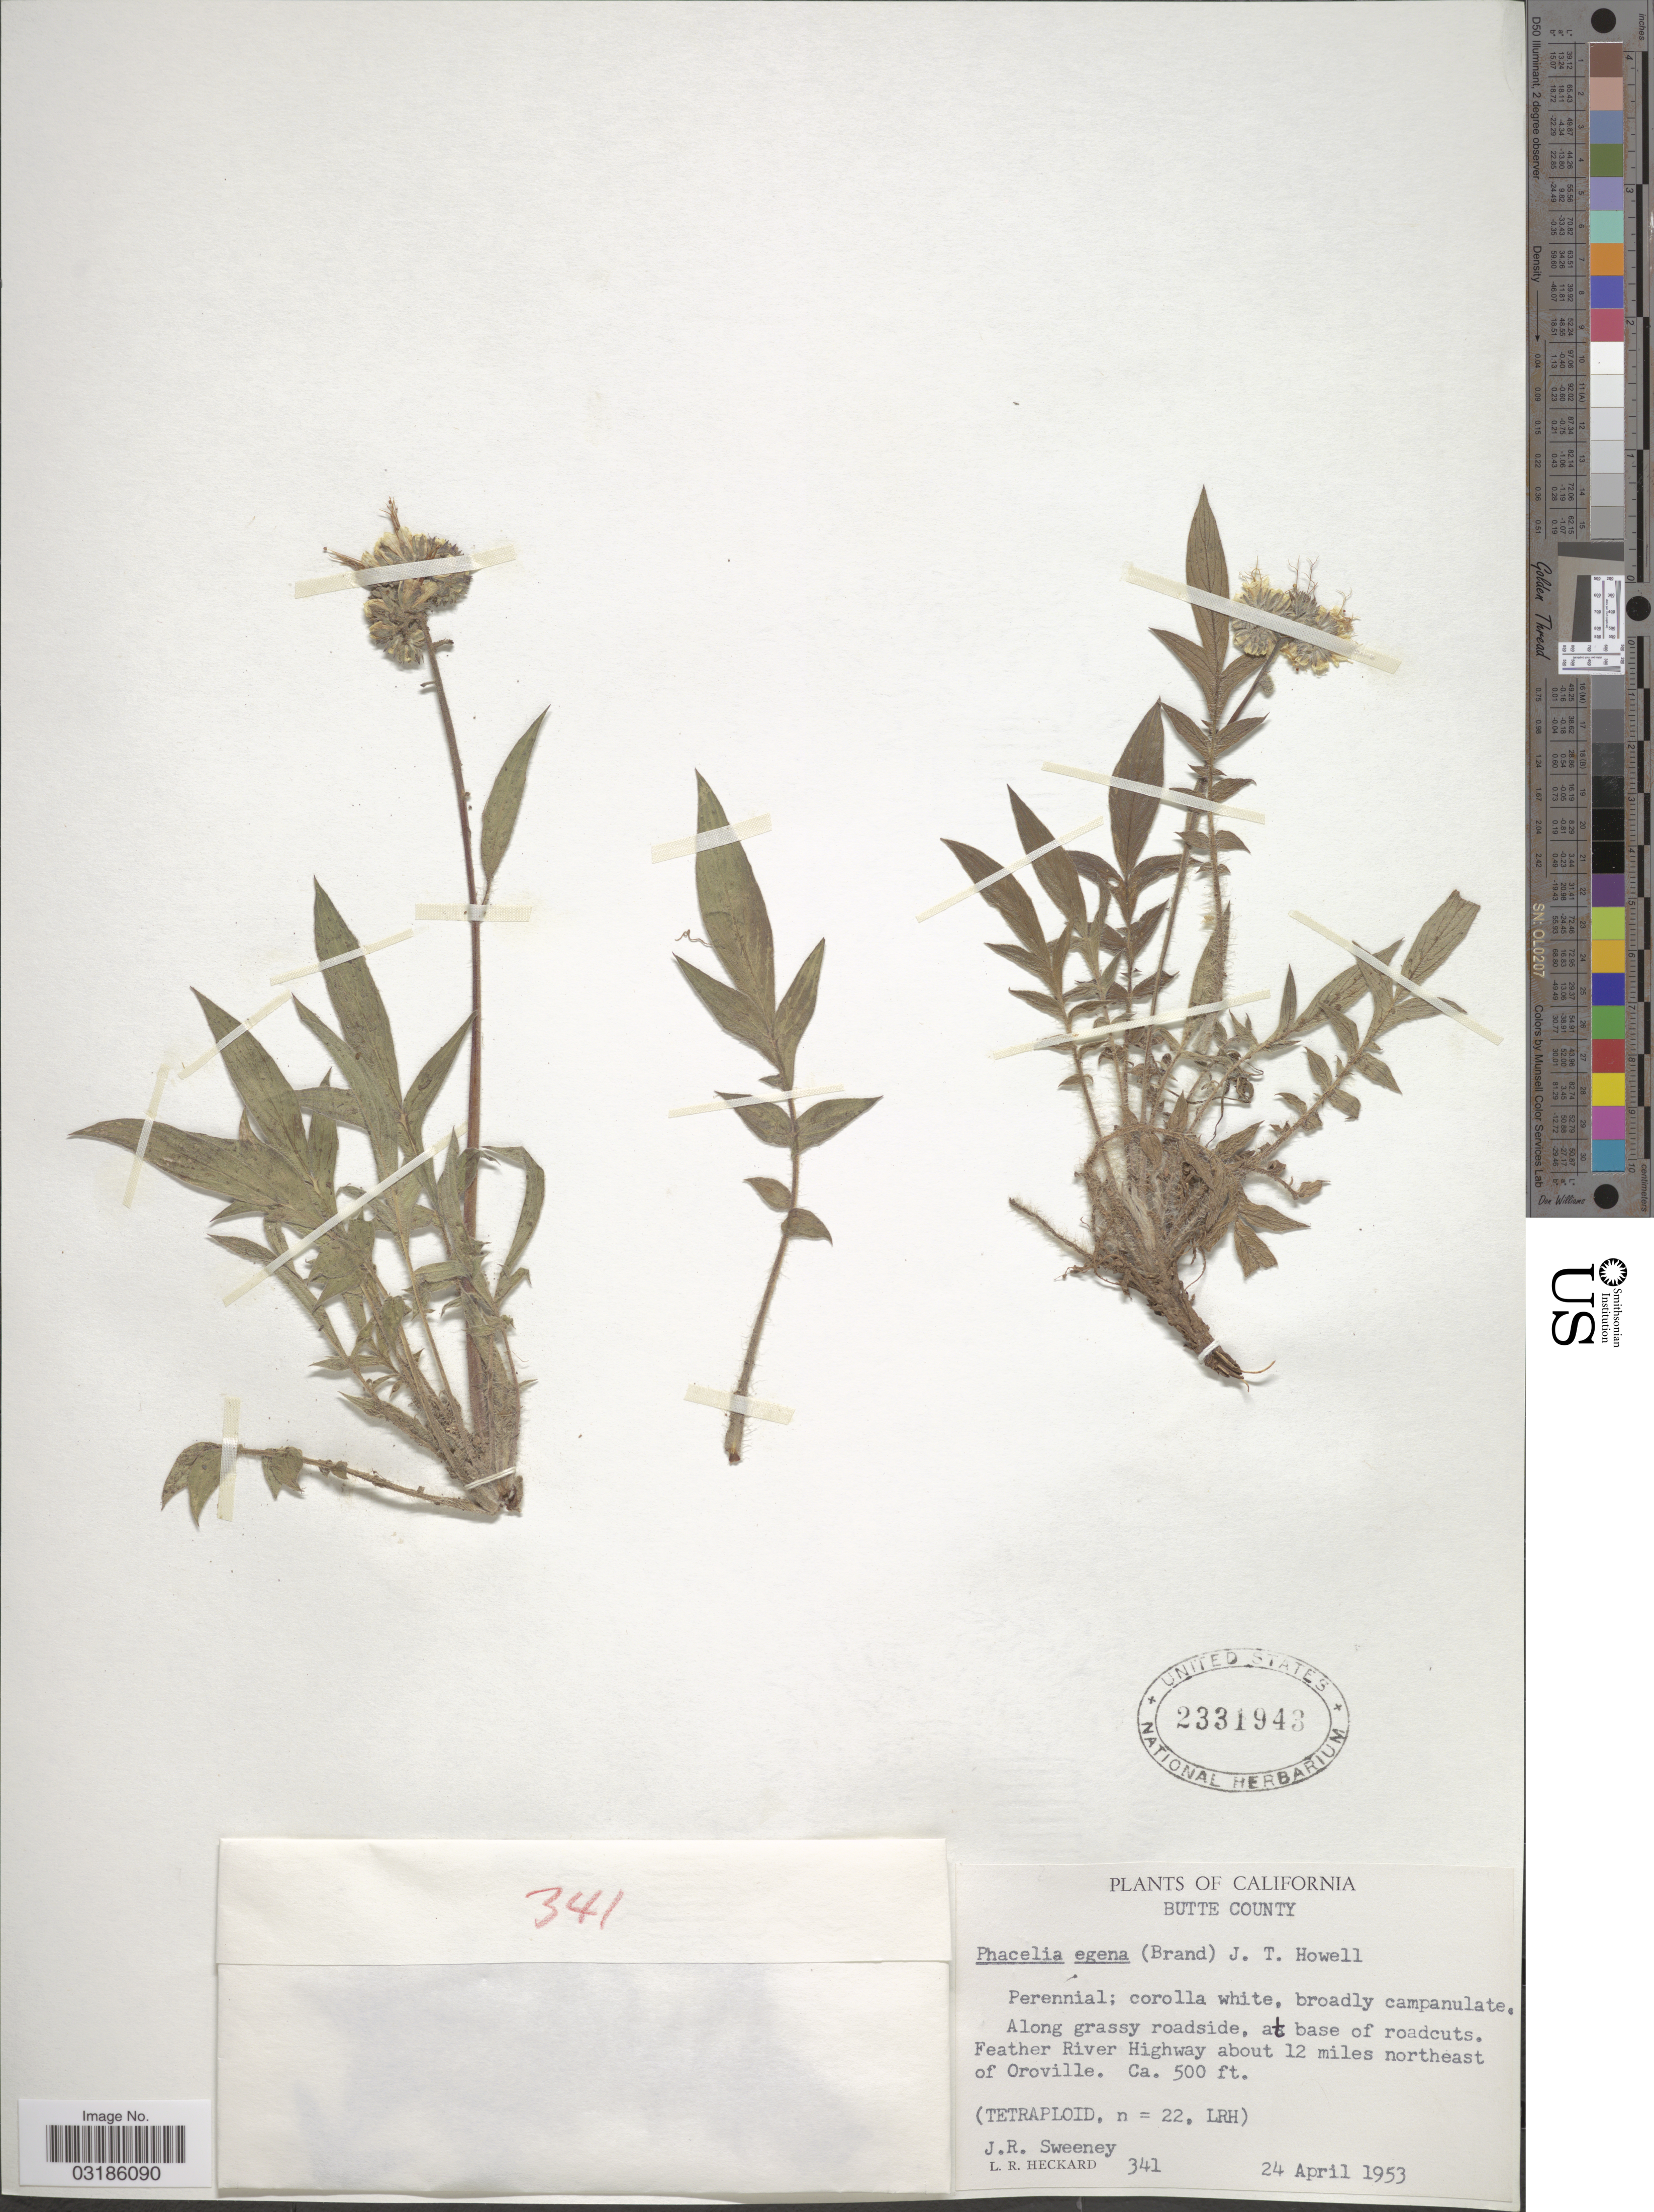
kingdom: Plantae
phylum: Tracheophyta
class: Magnoliopsida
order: Boraginales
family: Hydrophyllaceae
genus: Phacelia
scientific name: Phacelia egena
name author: (Brand) Howell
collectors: J. Sweeney & L. R. Heckard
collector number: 341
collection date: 1953-04-24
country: United States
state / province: California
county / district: Butte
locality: Butte County. Along grassy roadside, at base of roadcuts. Feather River Highway about 12 miles northeast of Oroville.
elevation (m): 152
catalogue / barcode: US 2331943